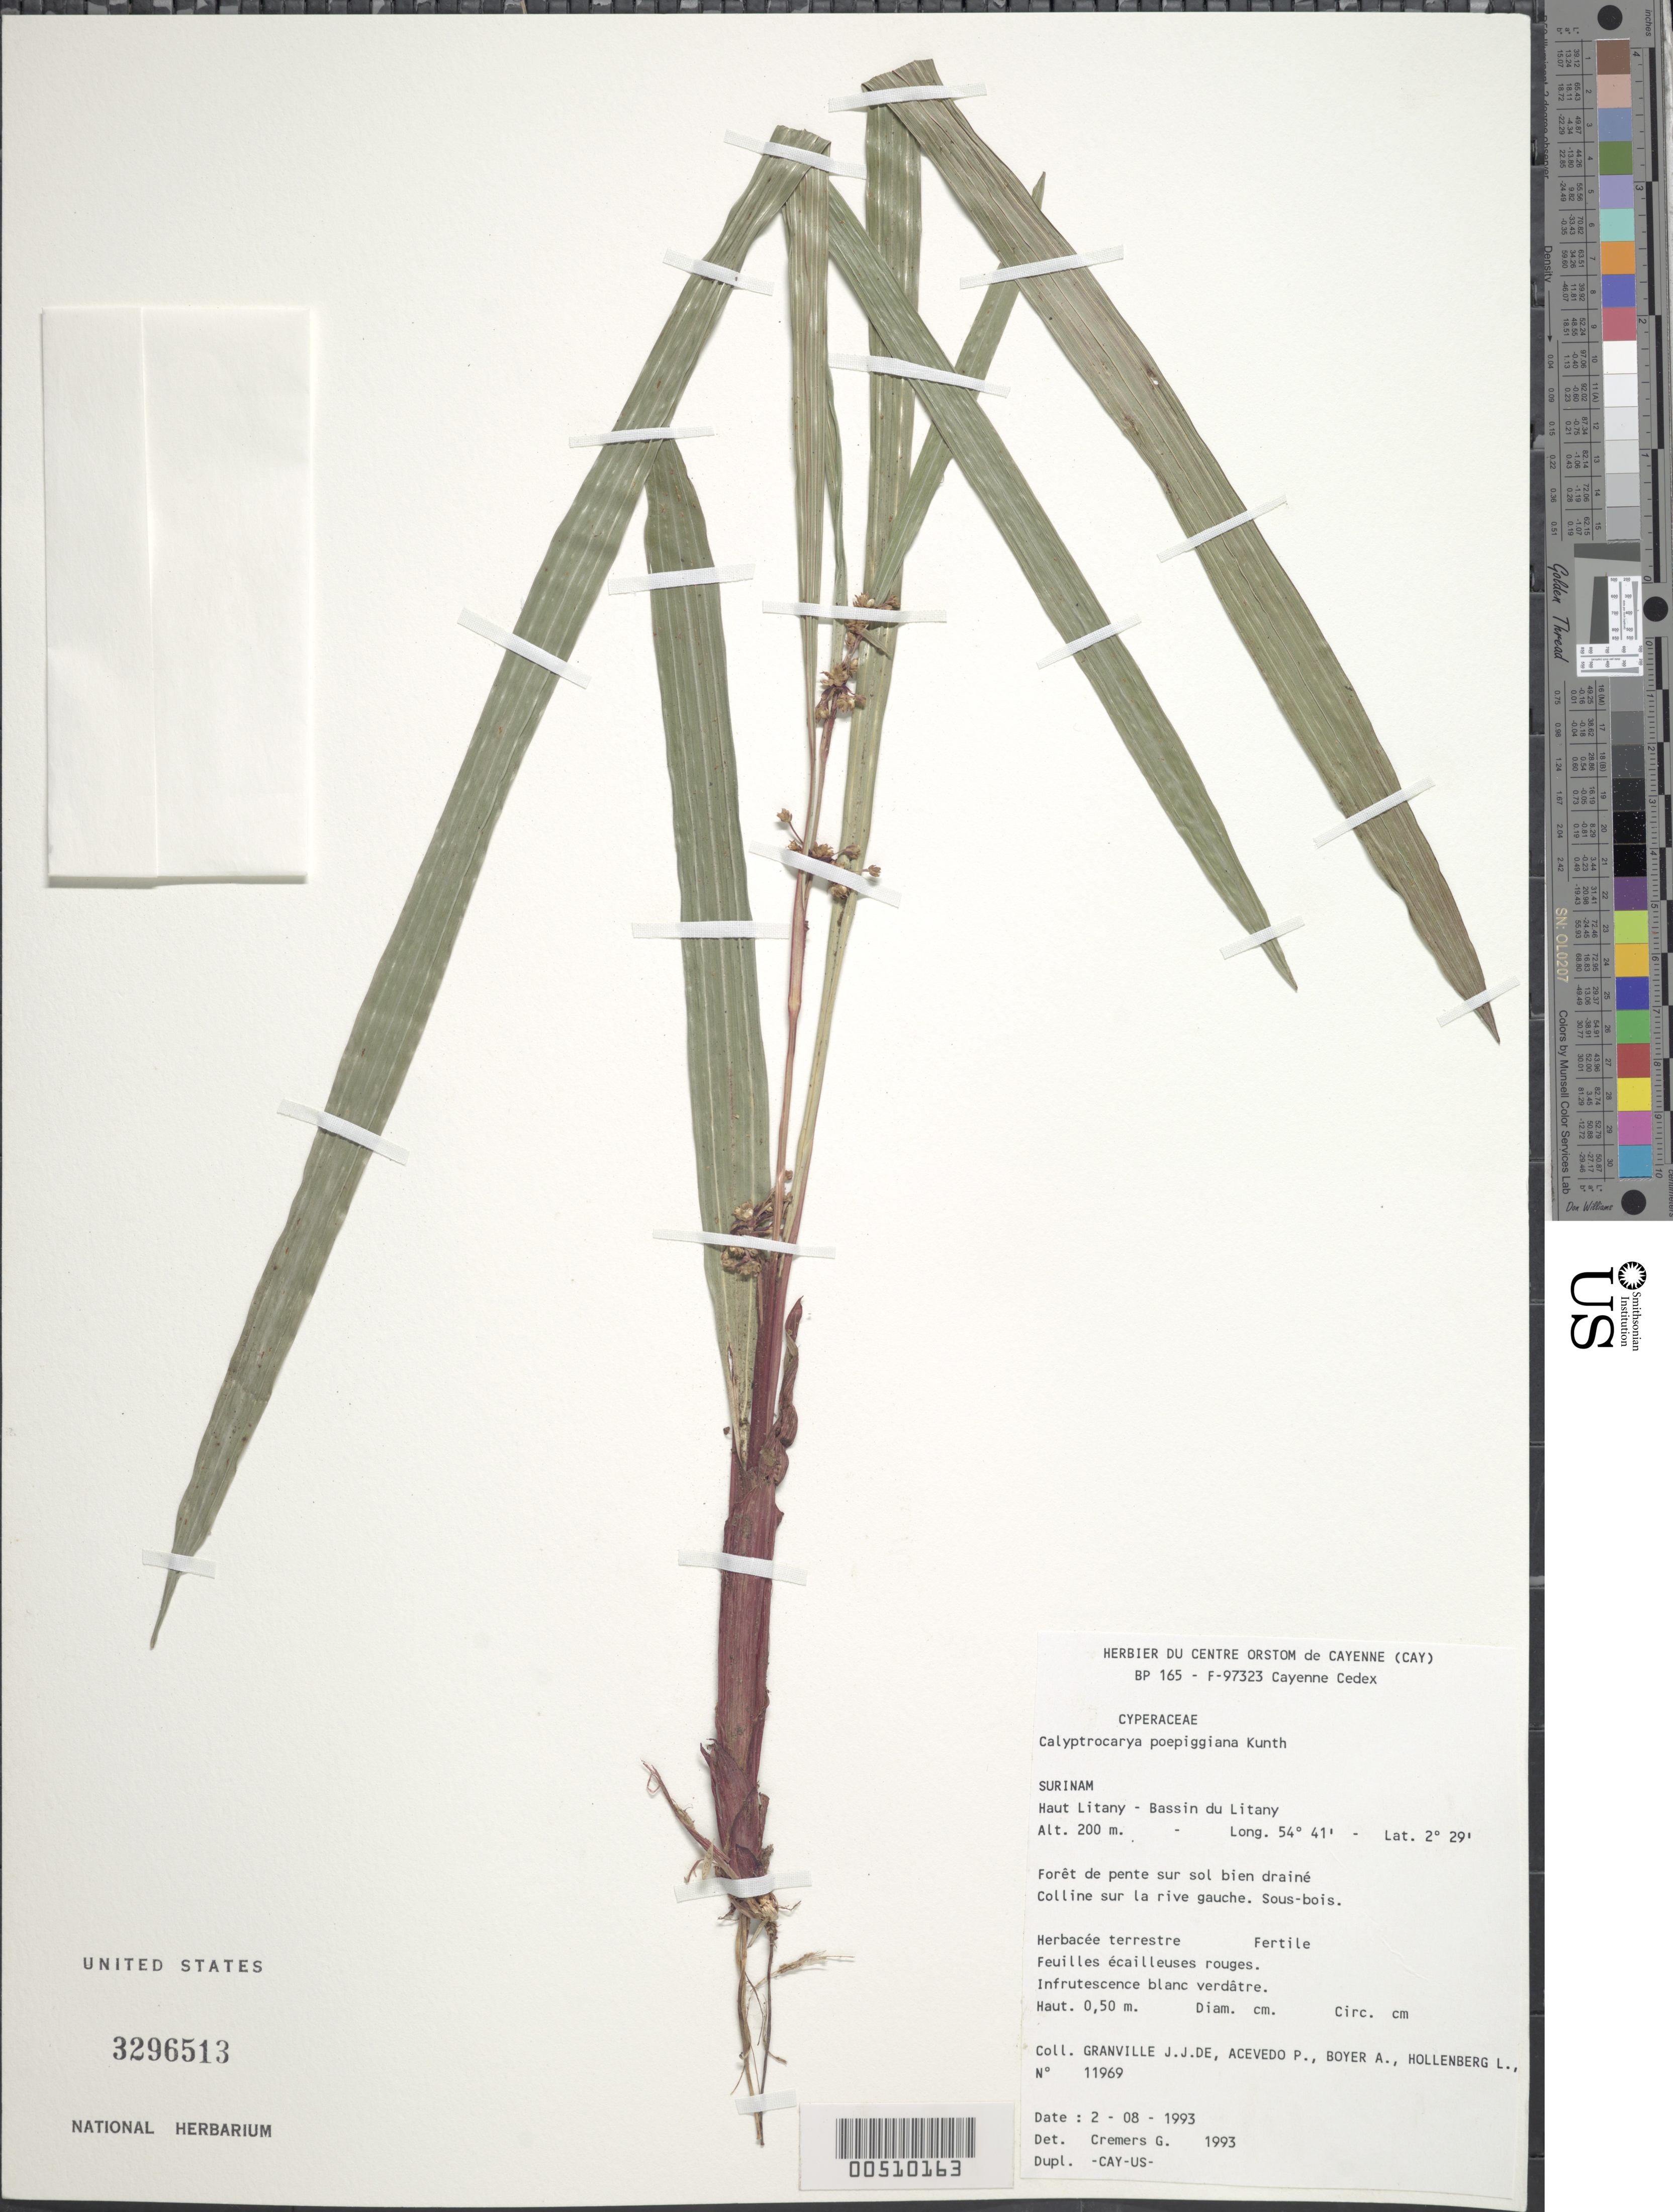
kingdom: Plantae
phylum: Tracheophyta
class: Liliopsida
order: Poales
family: Cyperaceae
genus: Calyptrocarya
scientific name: Calyptrocarya poeppigiana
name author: Kunth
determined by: Cremers, Georges A.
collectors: J.-J. de Granville, P. Acevedo-Rodr., A. Boyer & L. Hollenberg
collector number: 11969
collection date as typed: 02 Aug 1993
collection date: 1993-08-02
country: Suriname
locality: Haut Litany - Bassin du Litany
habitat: Foret de pente sur sol bien draine; colline sur la rive gauche. Sous-bois.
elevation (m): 200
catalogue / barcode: US 3296513